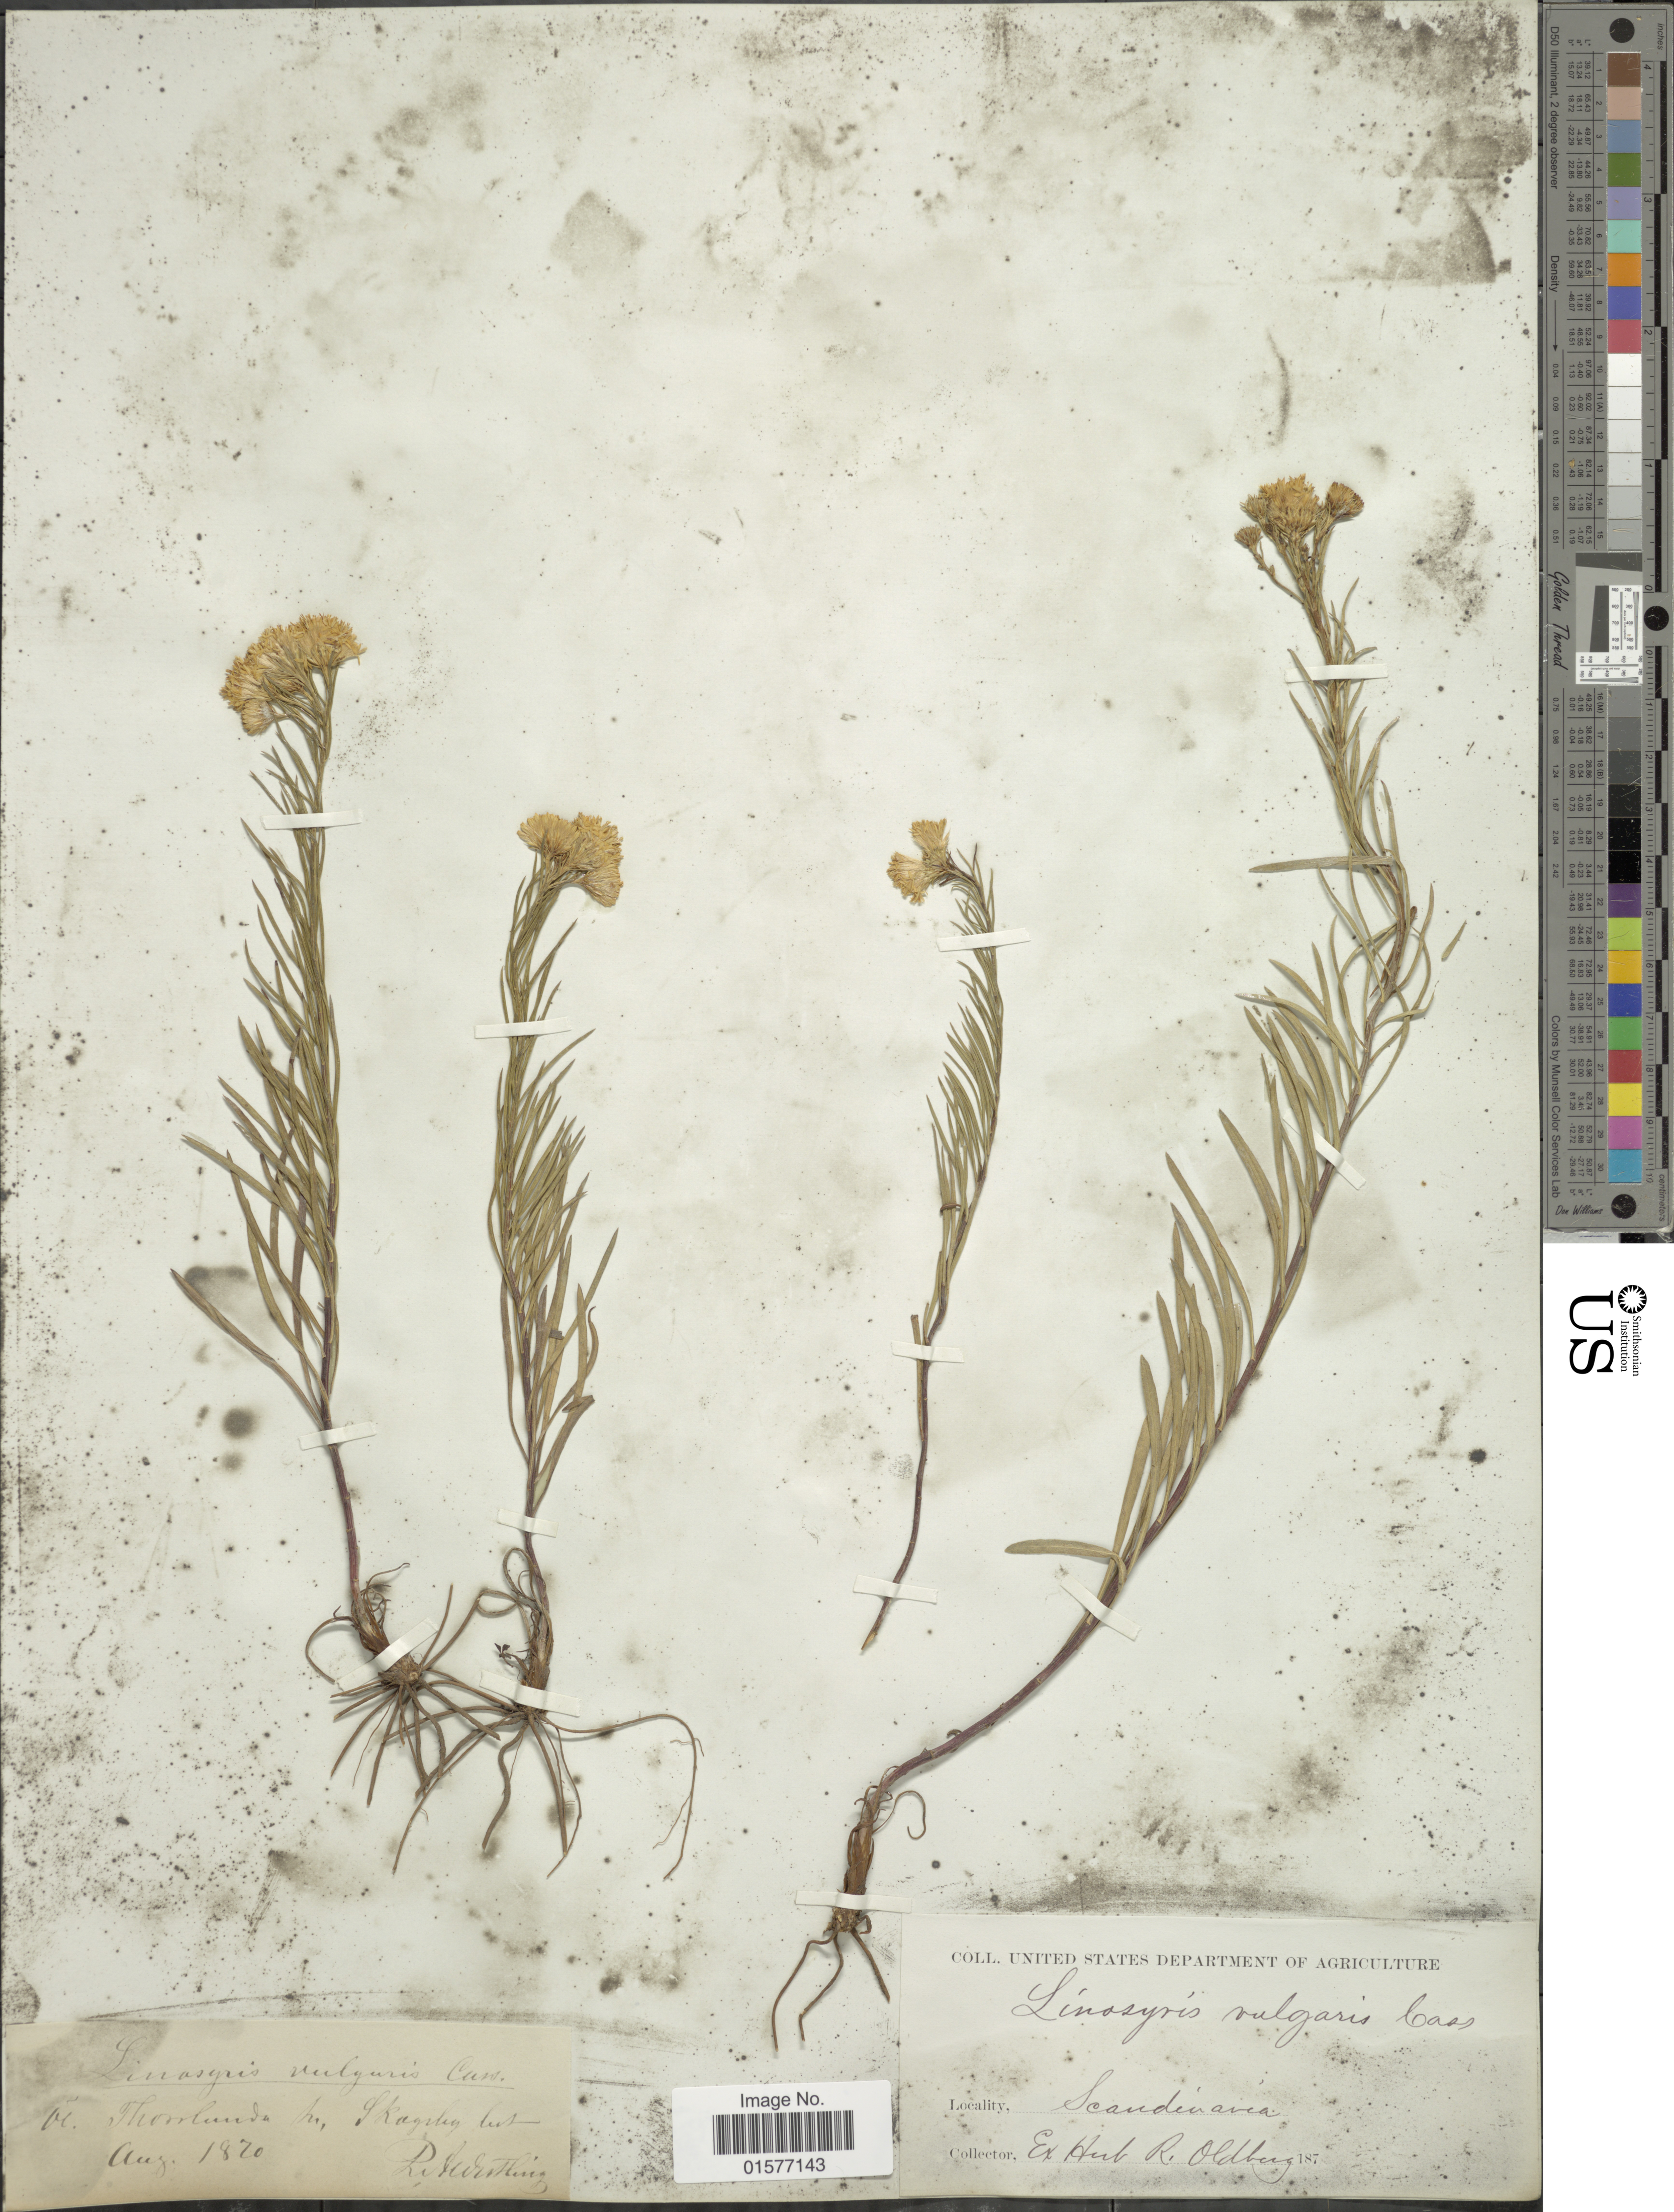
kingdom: Plantae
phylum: Tracheophyta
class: Magnoliopsida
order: Asterales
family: Asteraceae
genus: Linosyris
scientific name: Linosyris vulgaris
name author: Cass. ex Less.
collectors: ex herb. R. Oldberg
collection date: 1870-08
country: Sweden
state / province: Kalmar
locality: Scandenavea, Ol. Thorlunda [=Torslunda] pr. Skogsby lut [interpreted]